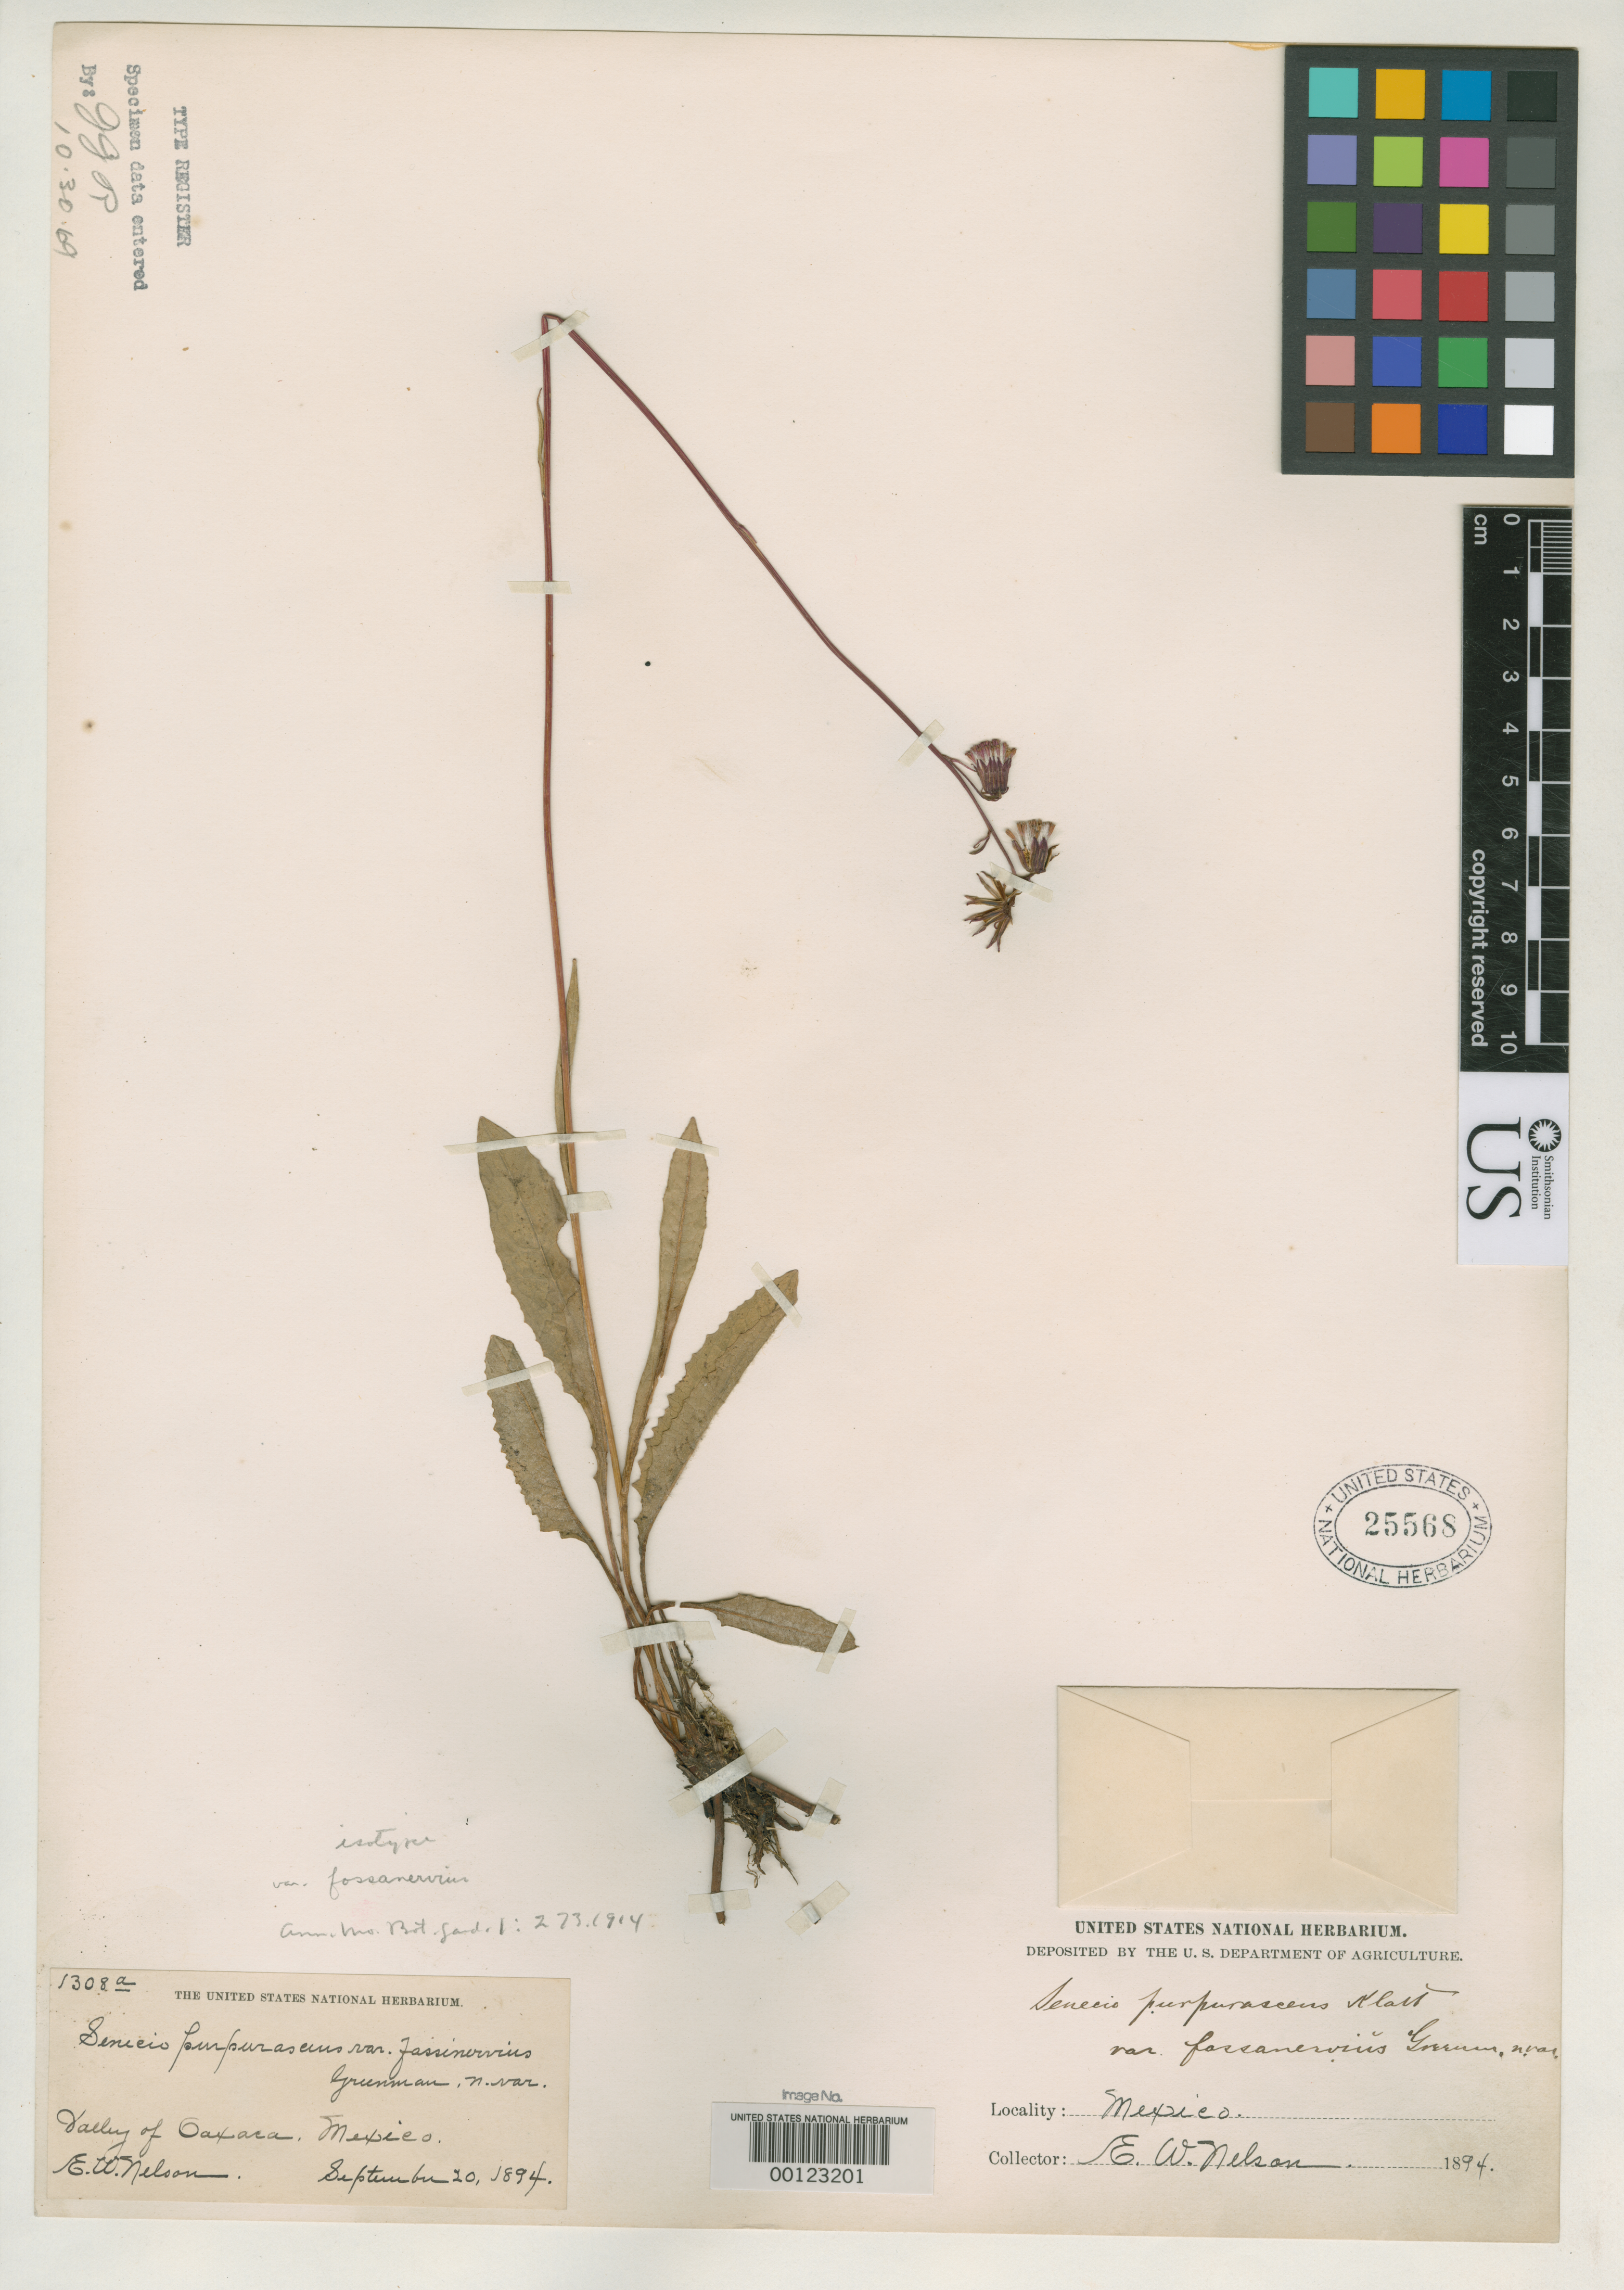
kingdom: Plantae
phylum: Tracheophyta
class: Magnoliopsida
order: Asterales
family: Asteraceae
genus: Senecio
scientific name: Senecio purpurascens var. fossanervius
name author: Greenm.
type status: Isotype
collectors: E. W. Nelson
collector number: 1308 a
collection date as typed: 20 Sep 1894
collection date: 1894-09-20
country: Mexico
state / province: Oaxaca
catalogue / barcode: US 25568